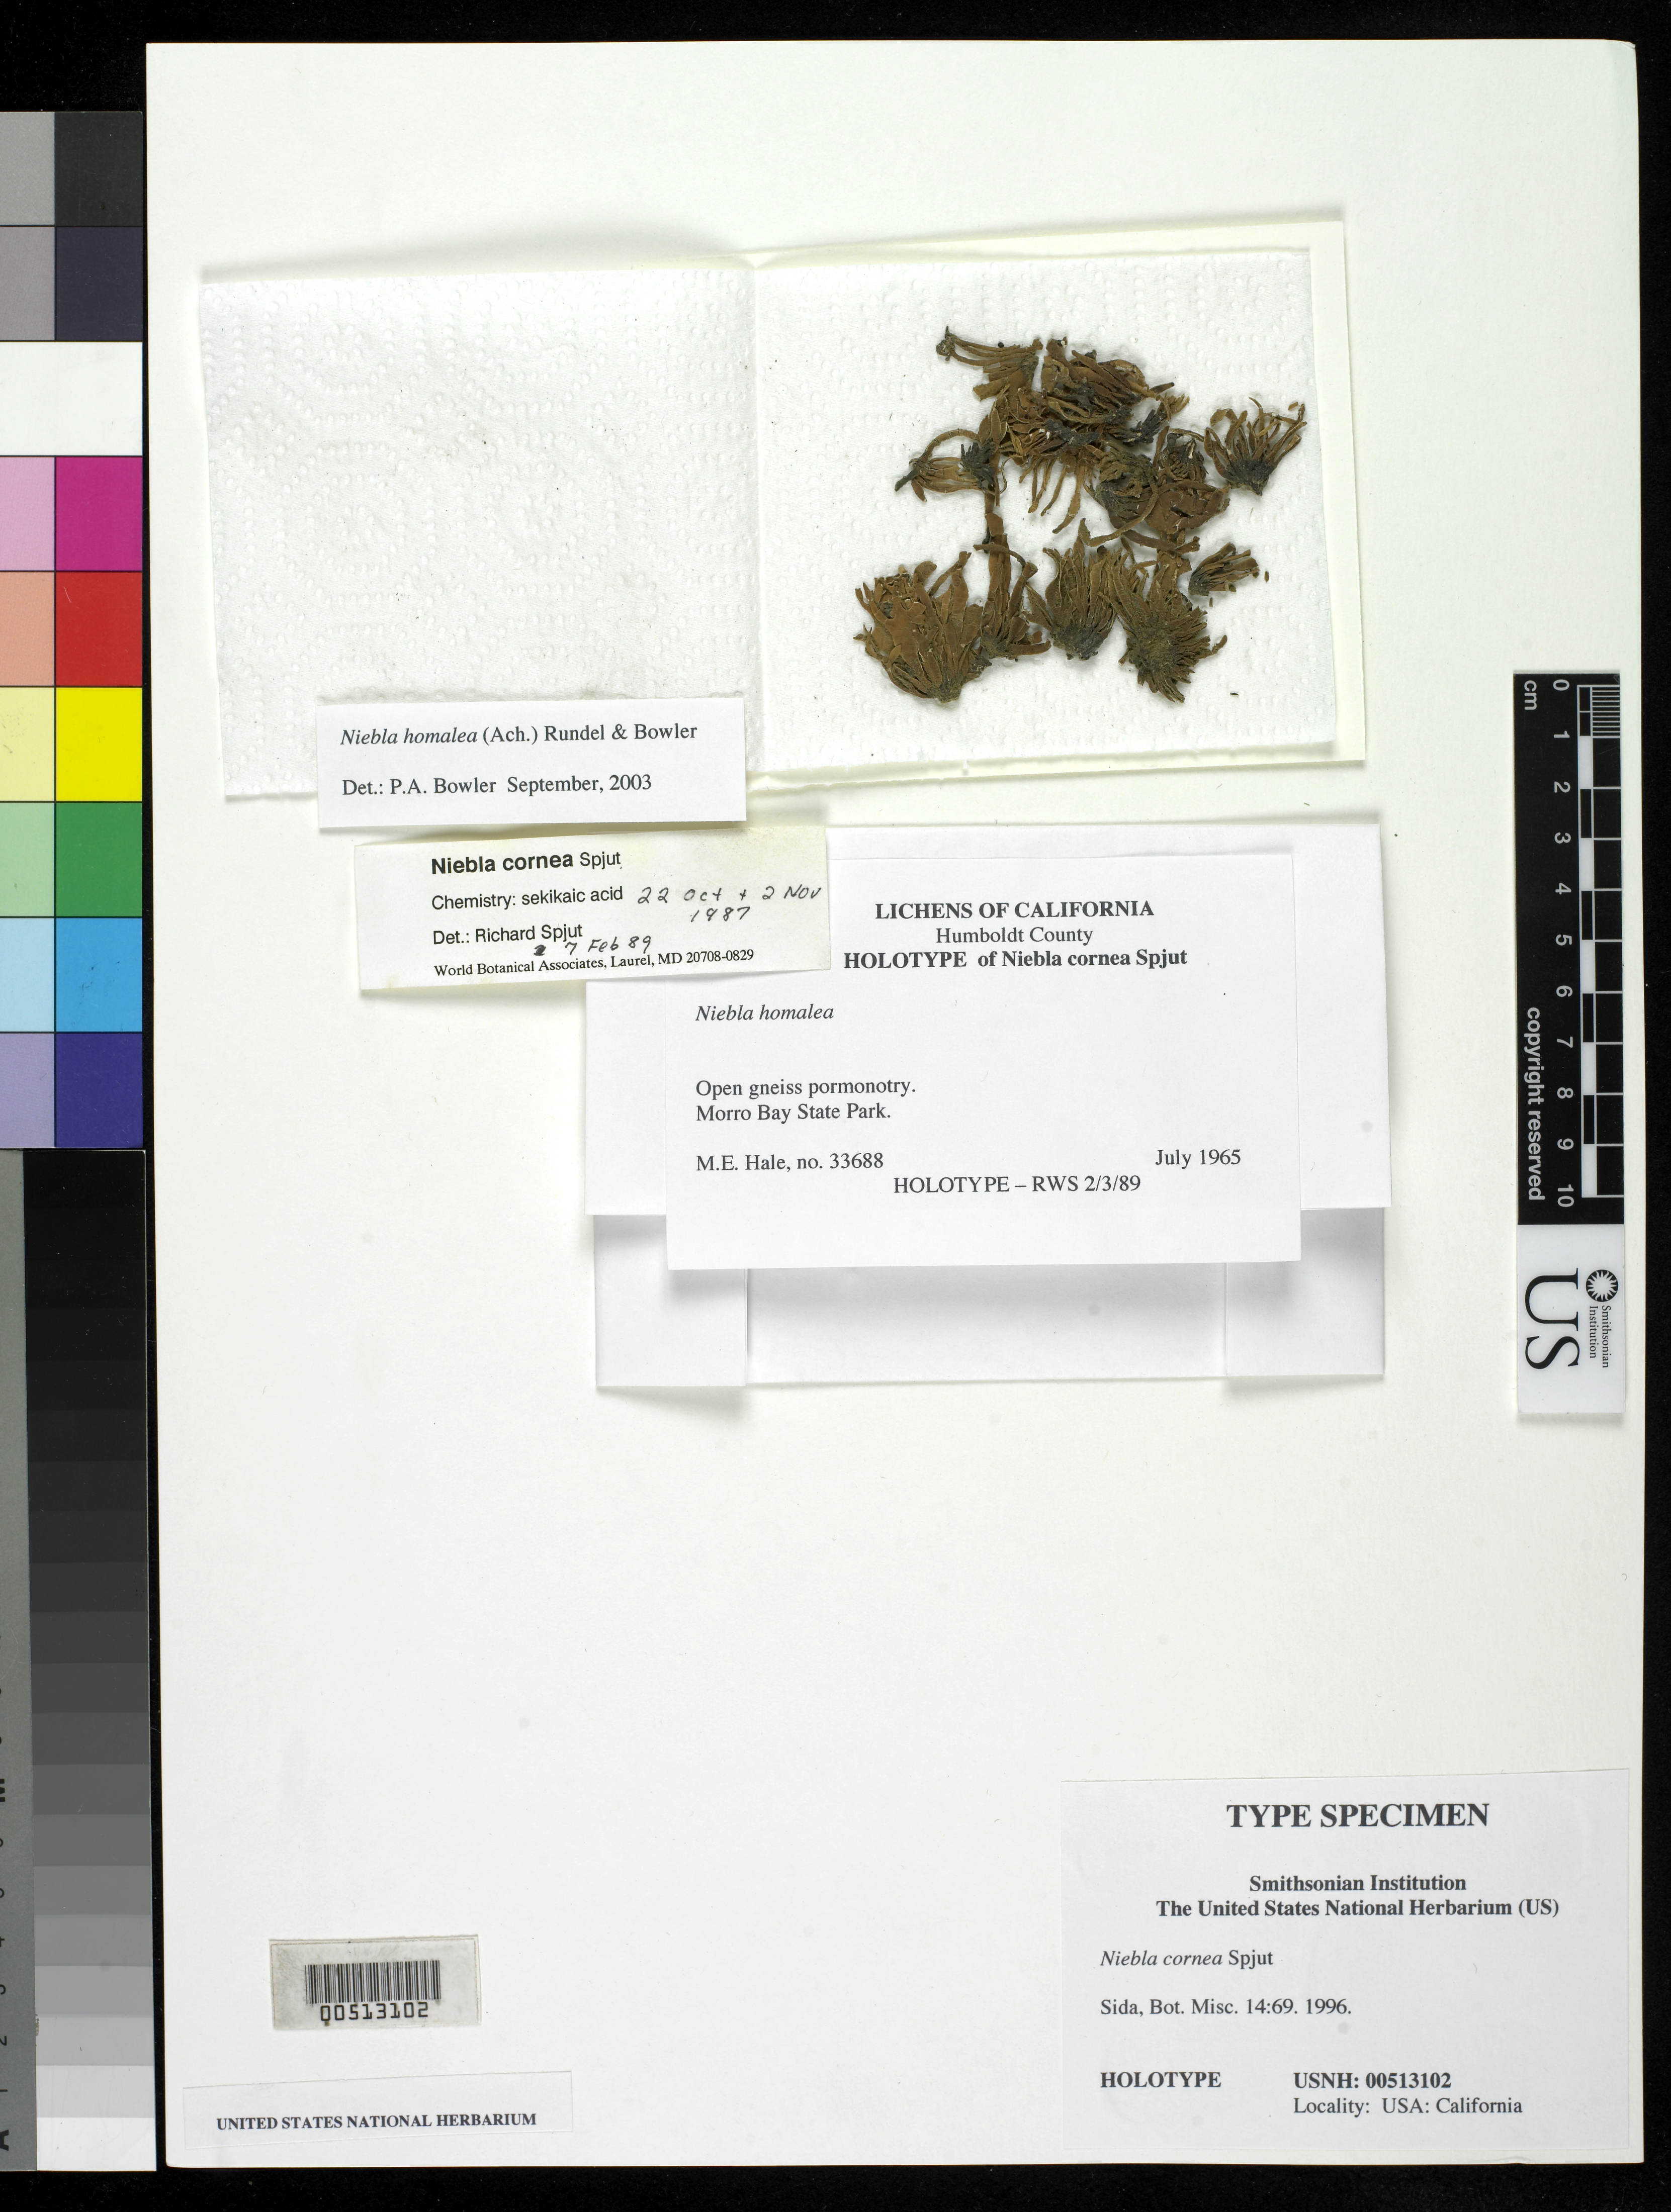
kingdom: Fungi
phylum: Ascomycota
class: Lecanoromycetes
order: Lecanorales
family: Ramalinaceae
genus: Niebla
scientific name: Niebla cornea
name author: Spjut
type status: Holotype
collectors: M. Hale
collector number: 33688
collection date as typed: Jul 1965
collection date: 1965-07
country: United States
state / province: California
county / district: San Luis Obispo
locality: Morrow Bay State Park.